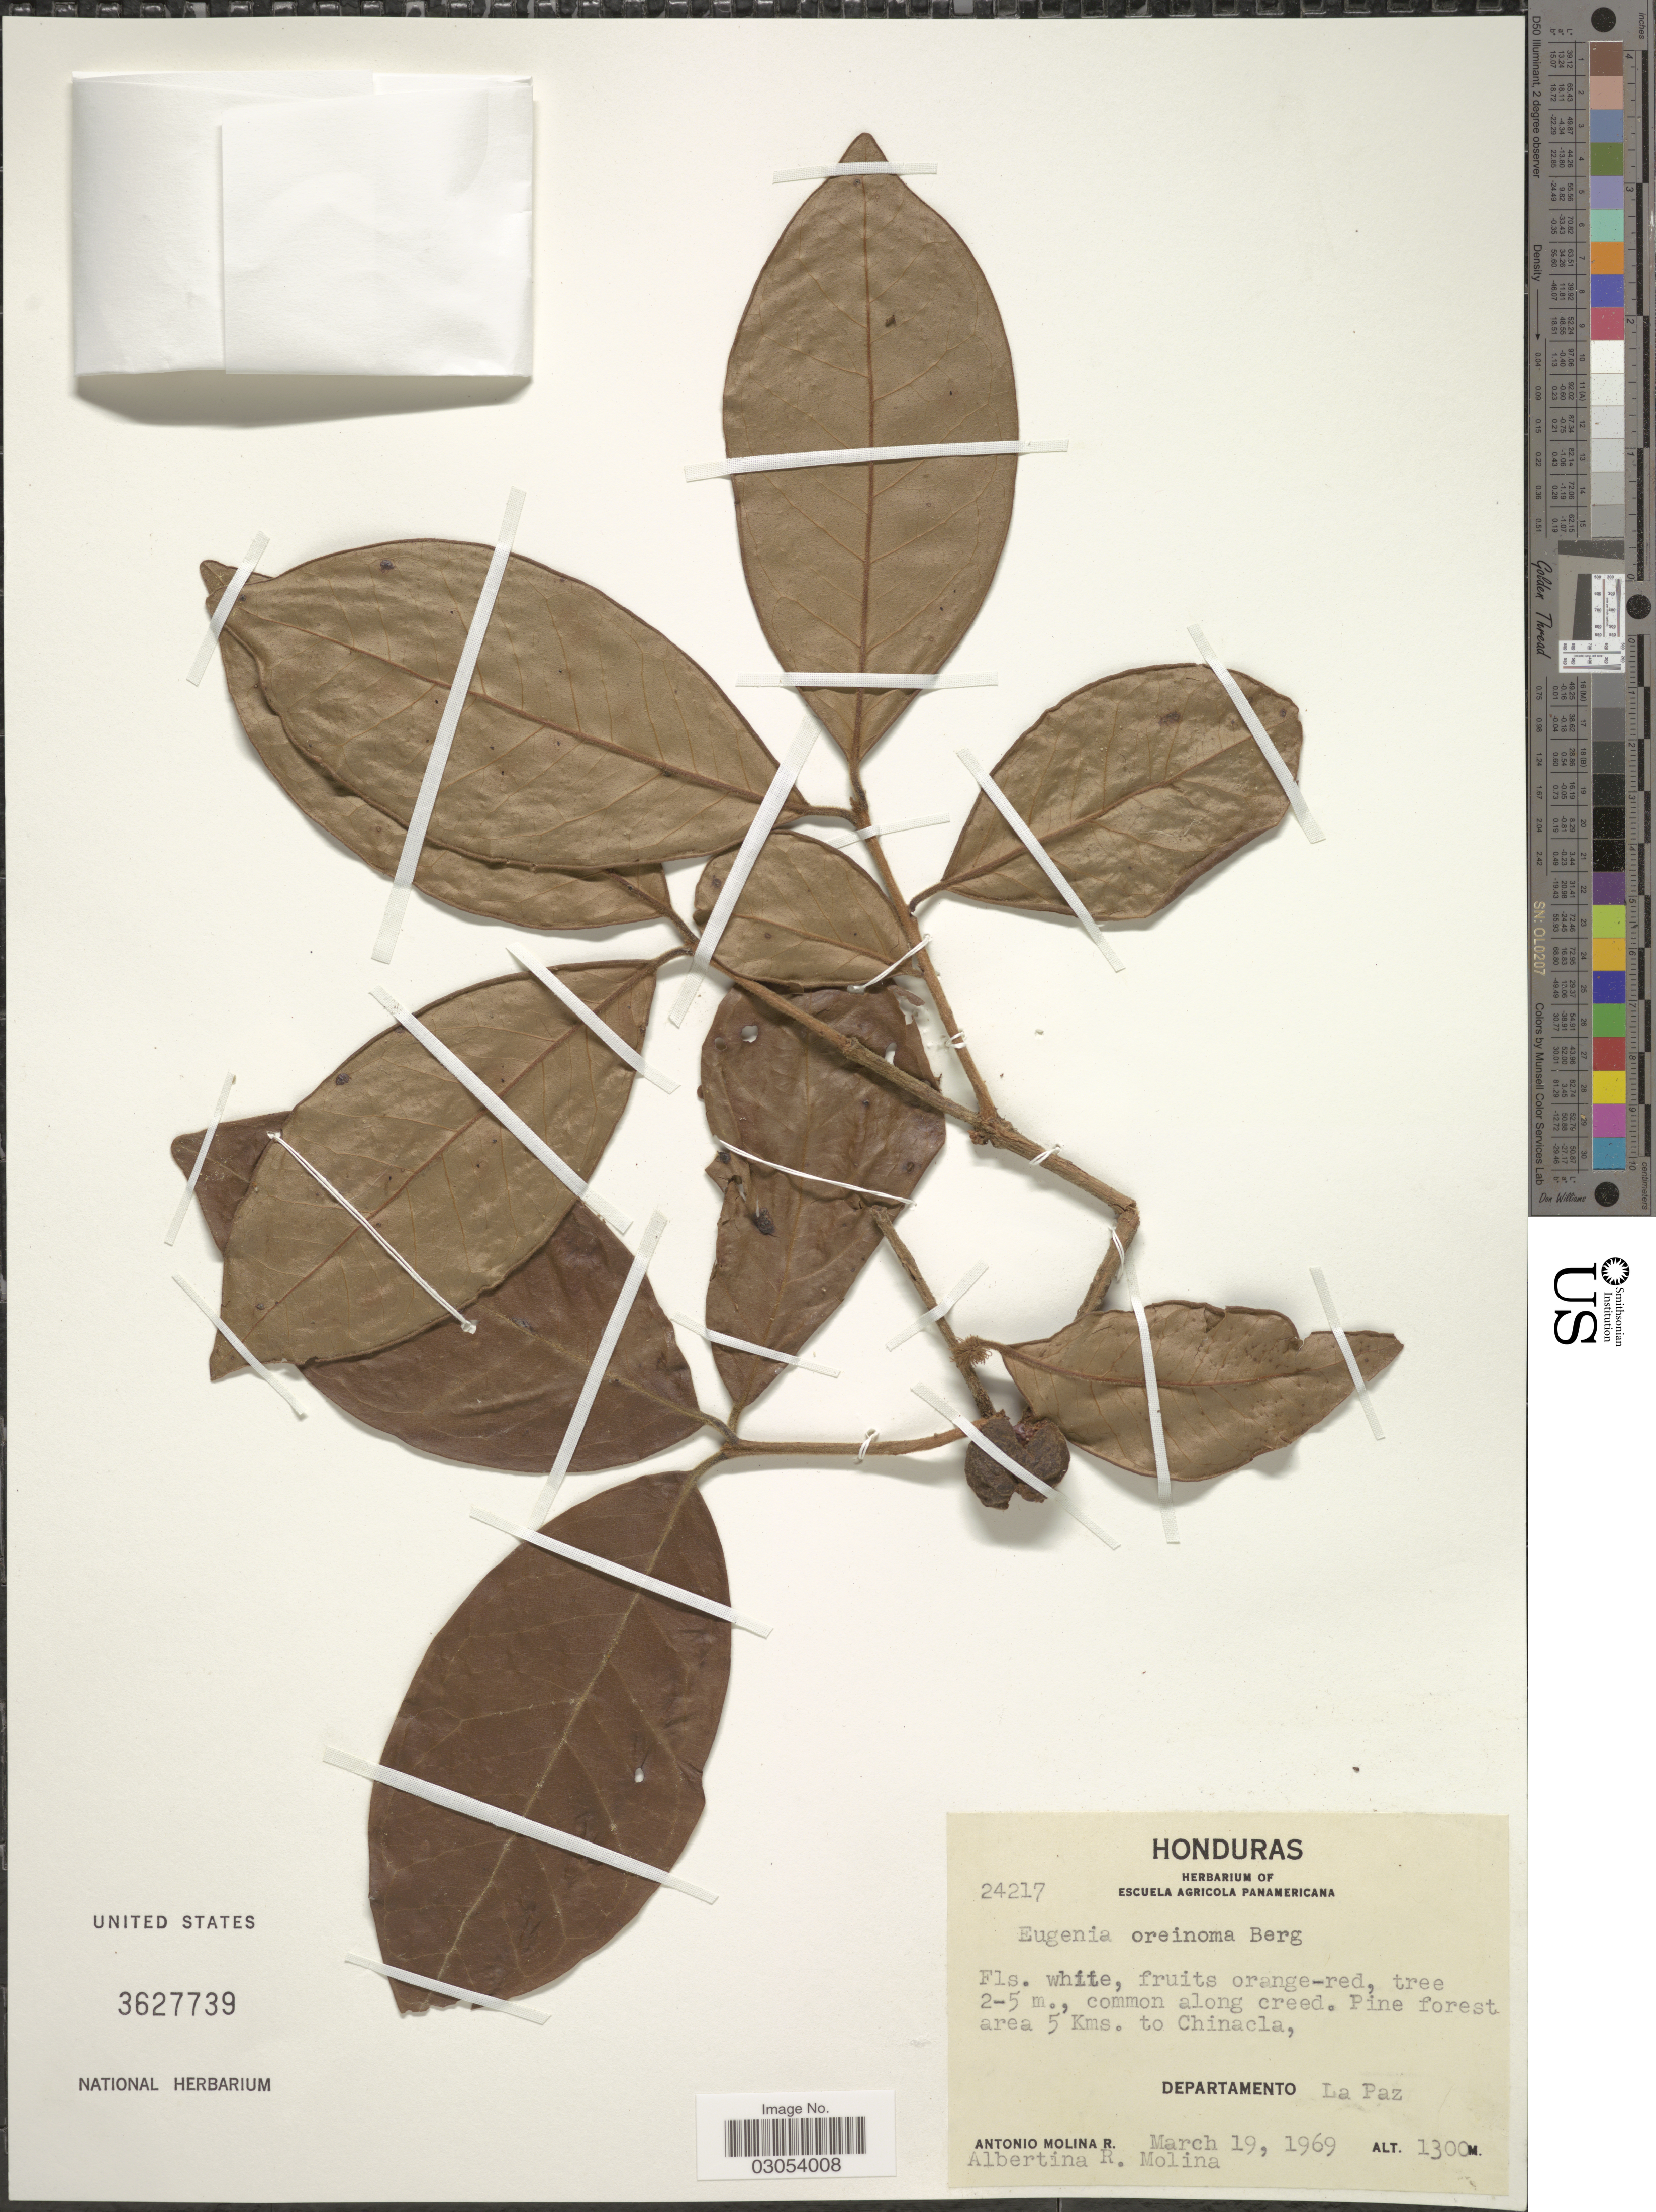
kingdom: Plantae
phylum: Tracheophyta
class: Magnoliopsida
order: Myrtales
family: Myrtaceae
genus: Eugenia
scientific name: Eugenia oreinoma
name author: O. Berg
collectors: A. Molina R. & A. R. Molina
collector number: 24217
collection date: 1969-03-19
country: Honduras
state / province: La Paz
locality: Pine forest area, 5 Kms. to Chinacla, Departamento La Paz.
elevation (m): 1300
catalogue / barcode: US 3627739